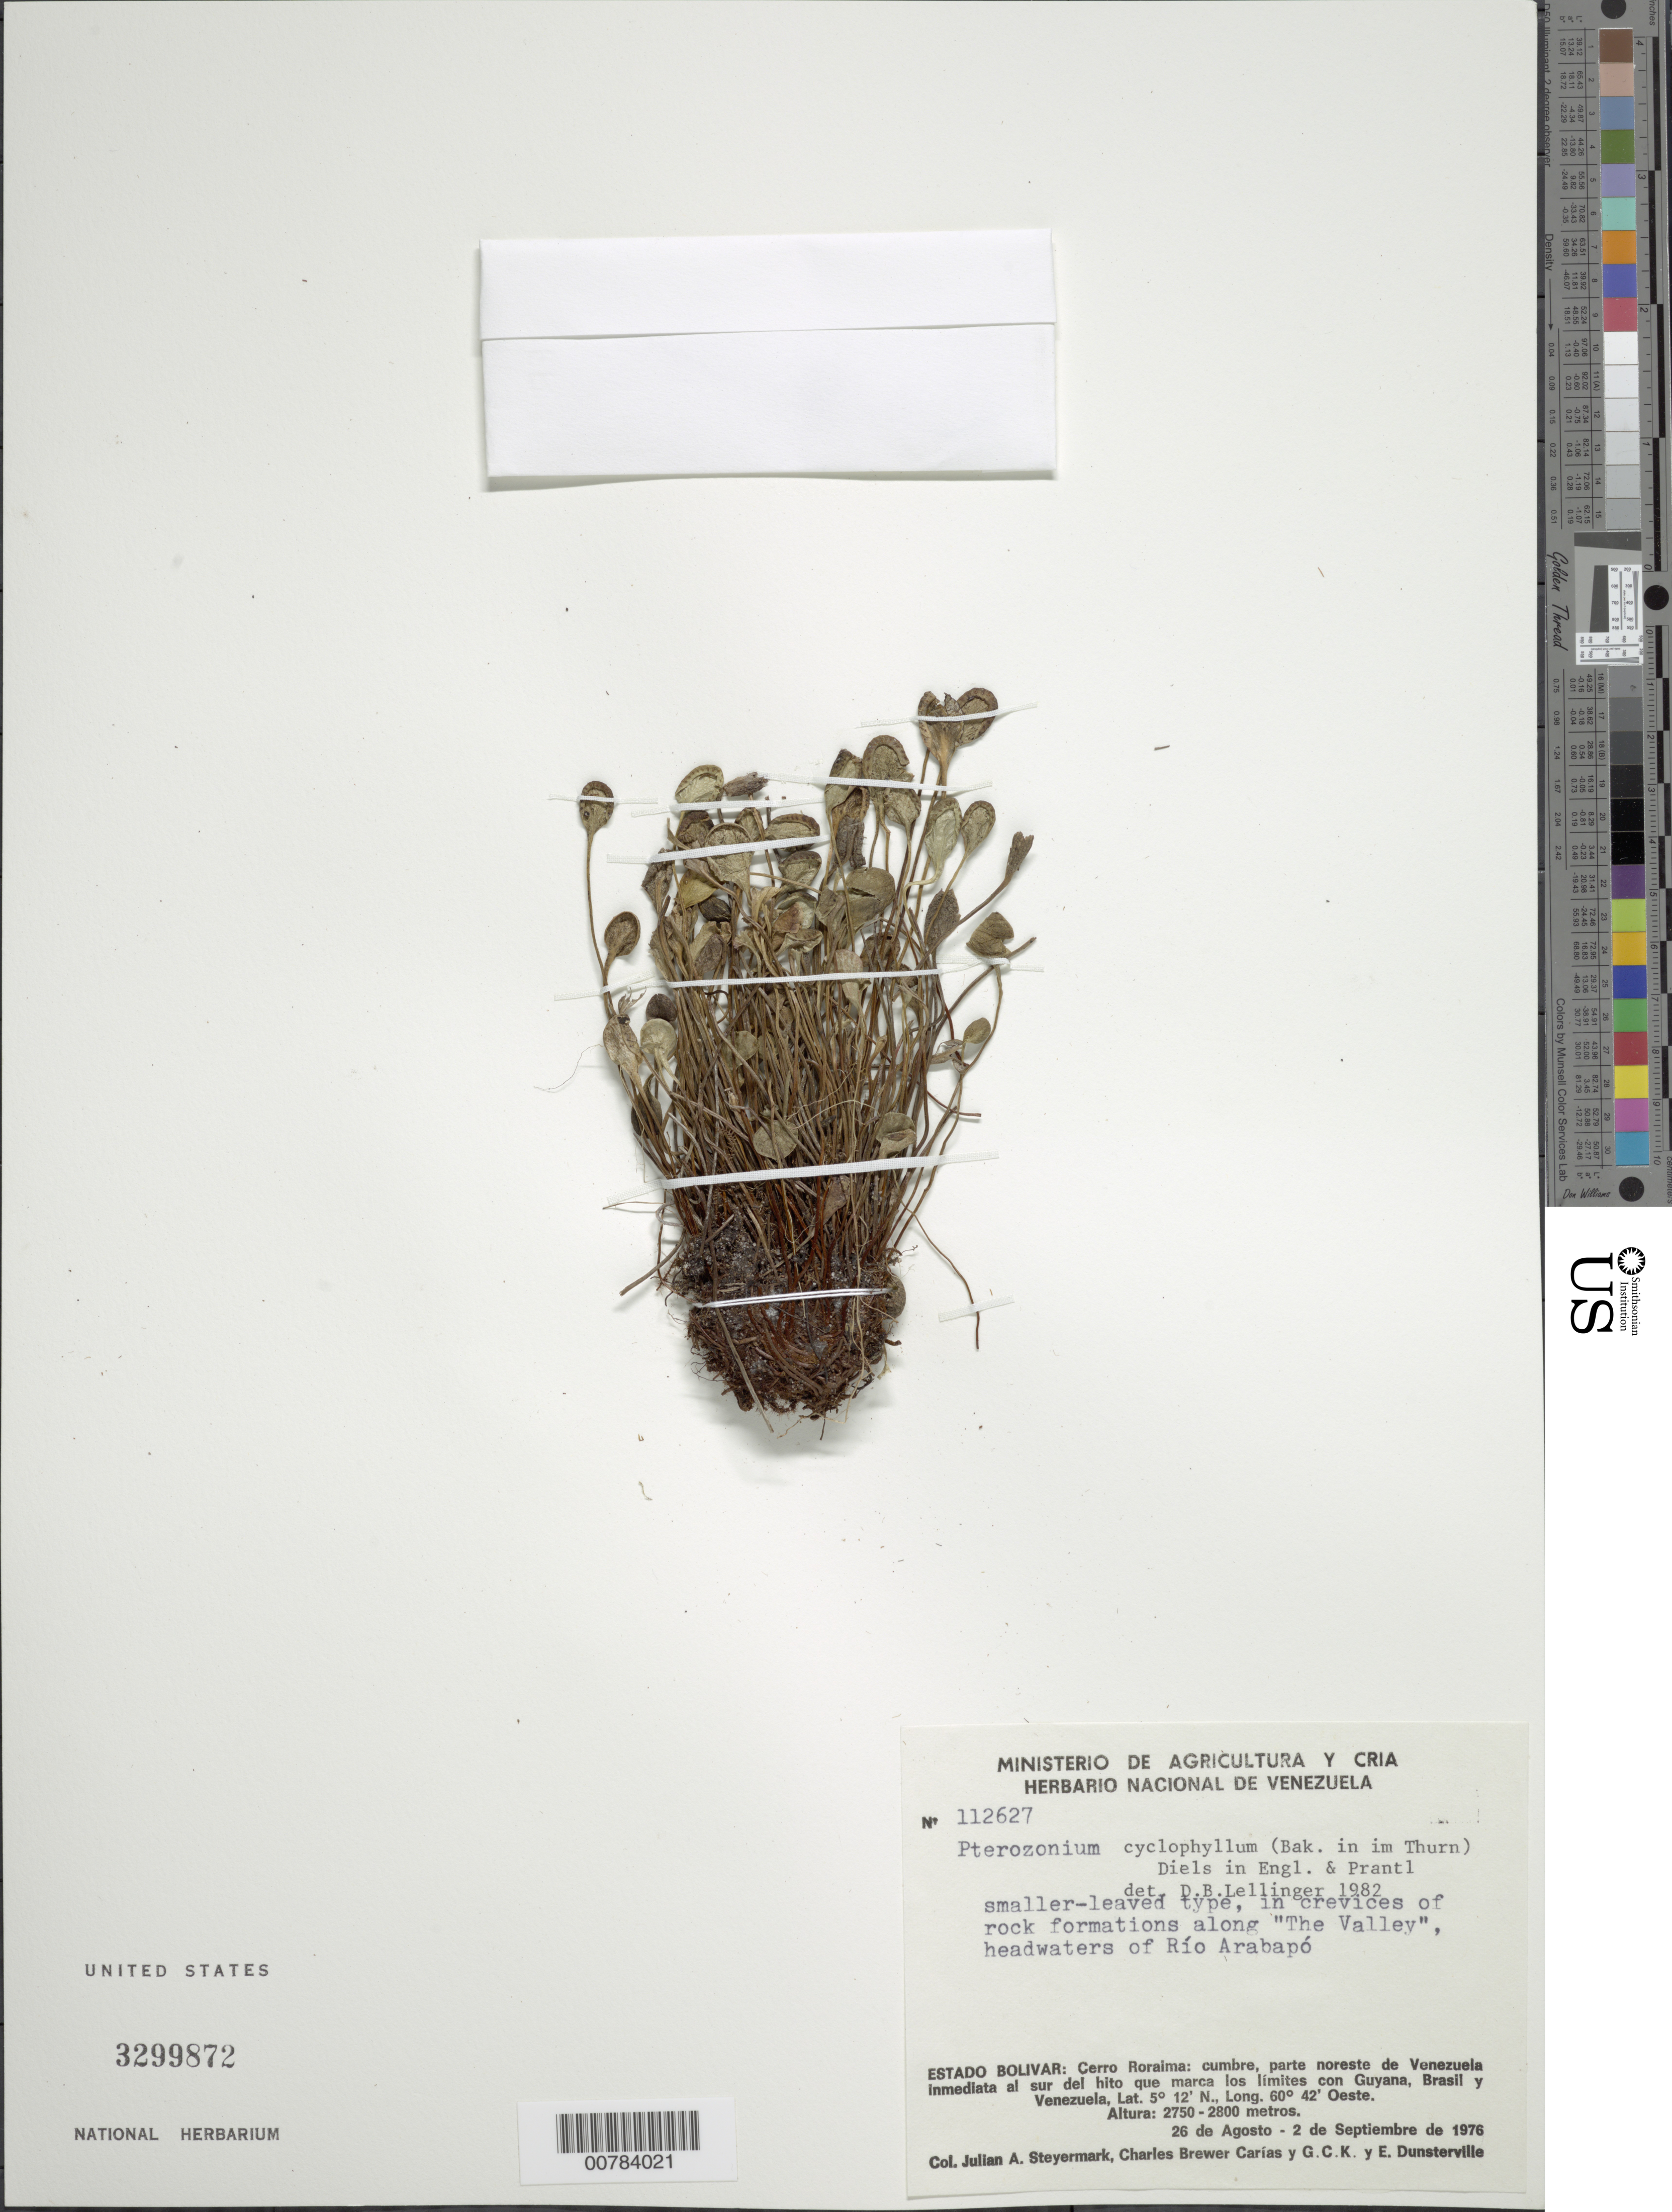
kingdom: Plantae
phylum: Tracheophyta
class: Polypodiopsida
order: Polypodiales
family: Pteridaceae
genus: Pterozonium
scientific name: Pterozonium cyclophyllum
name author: (Baker) Diels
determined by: Lellinger, David B., (BOT), Smithsonian Institution - National Museum of Natural History (UNITED STATES)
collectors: J. Steyermark, C. Brewer-Carias, G. C. K. Dunsterville & E. Dunsterville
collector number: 112627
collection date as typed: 26-Aug-76 to 2-Sep-76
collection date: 1976-08-26/1976-09-02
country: Venezuela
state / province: Bolívar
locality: Cerro Roraima: cumbre, parte NO de Venezuela immediata al sur del hito que marca los limites con Guyana, Brasil y Venezuela, in "El Valle", headwaters of Río Arabapó.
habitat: Crevices of sandstone eroded formations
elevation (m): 2750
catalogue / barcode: US 3299872